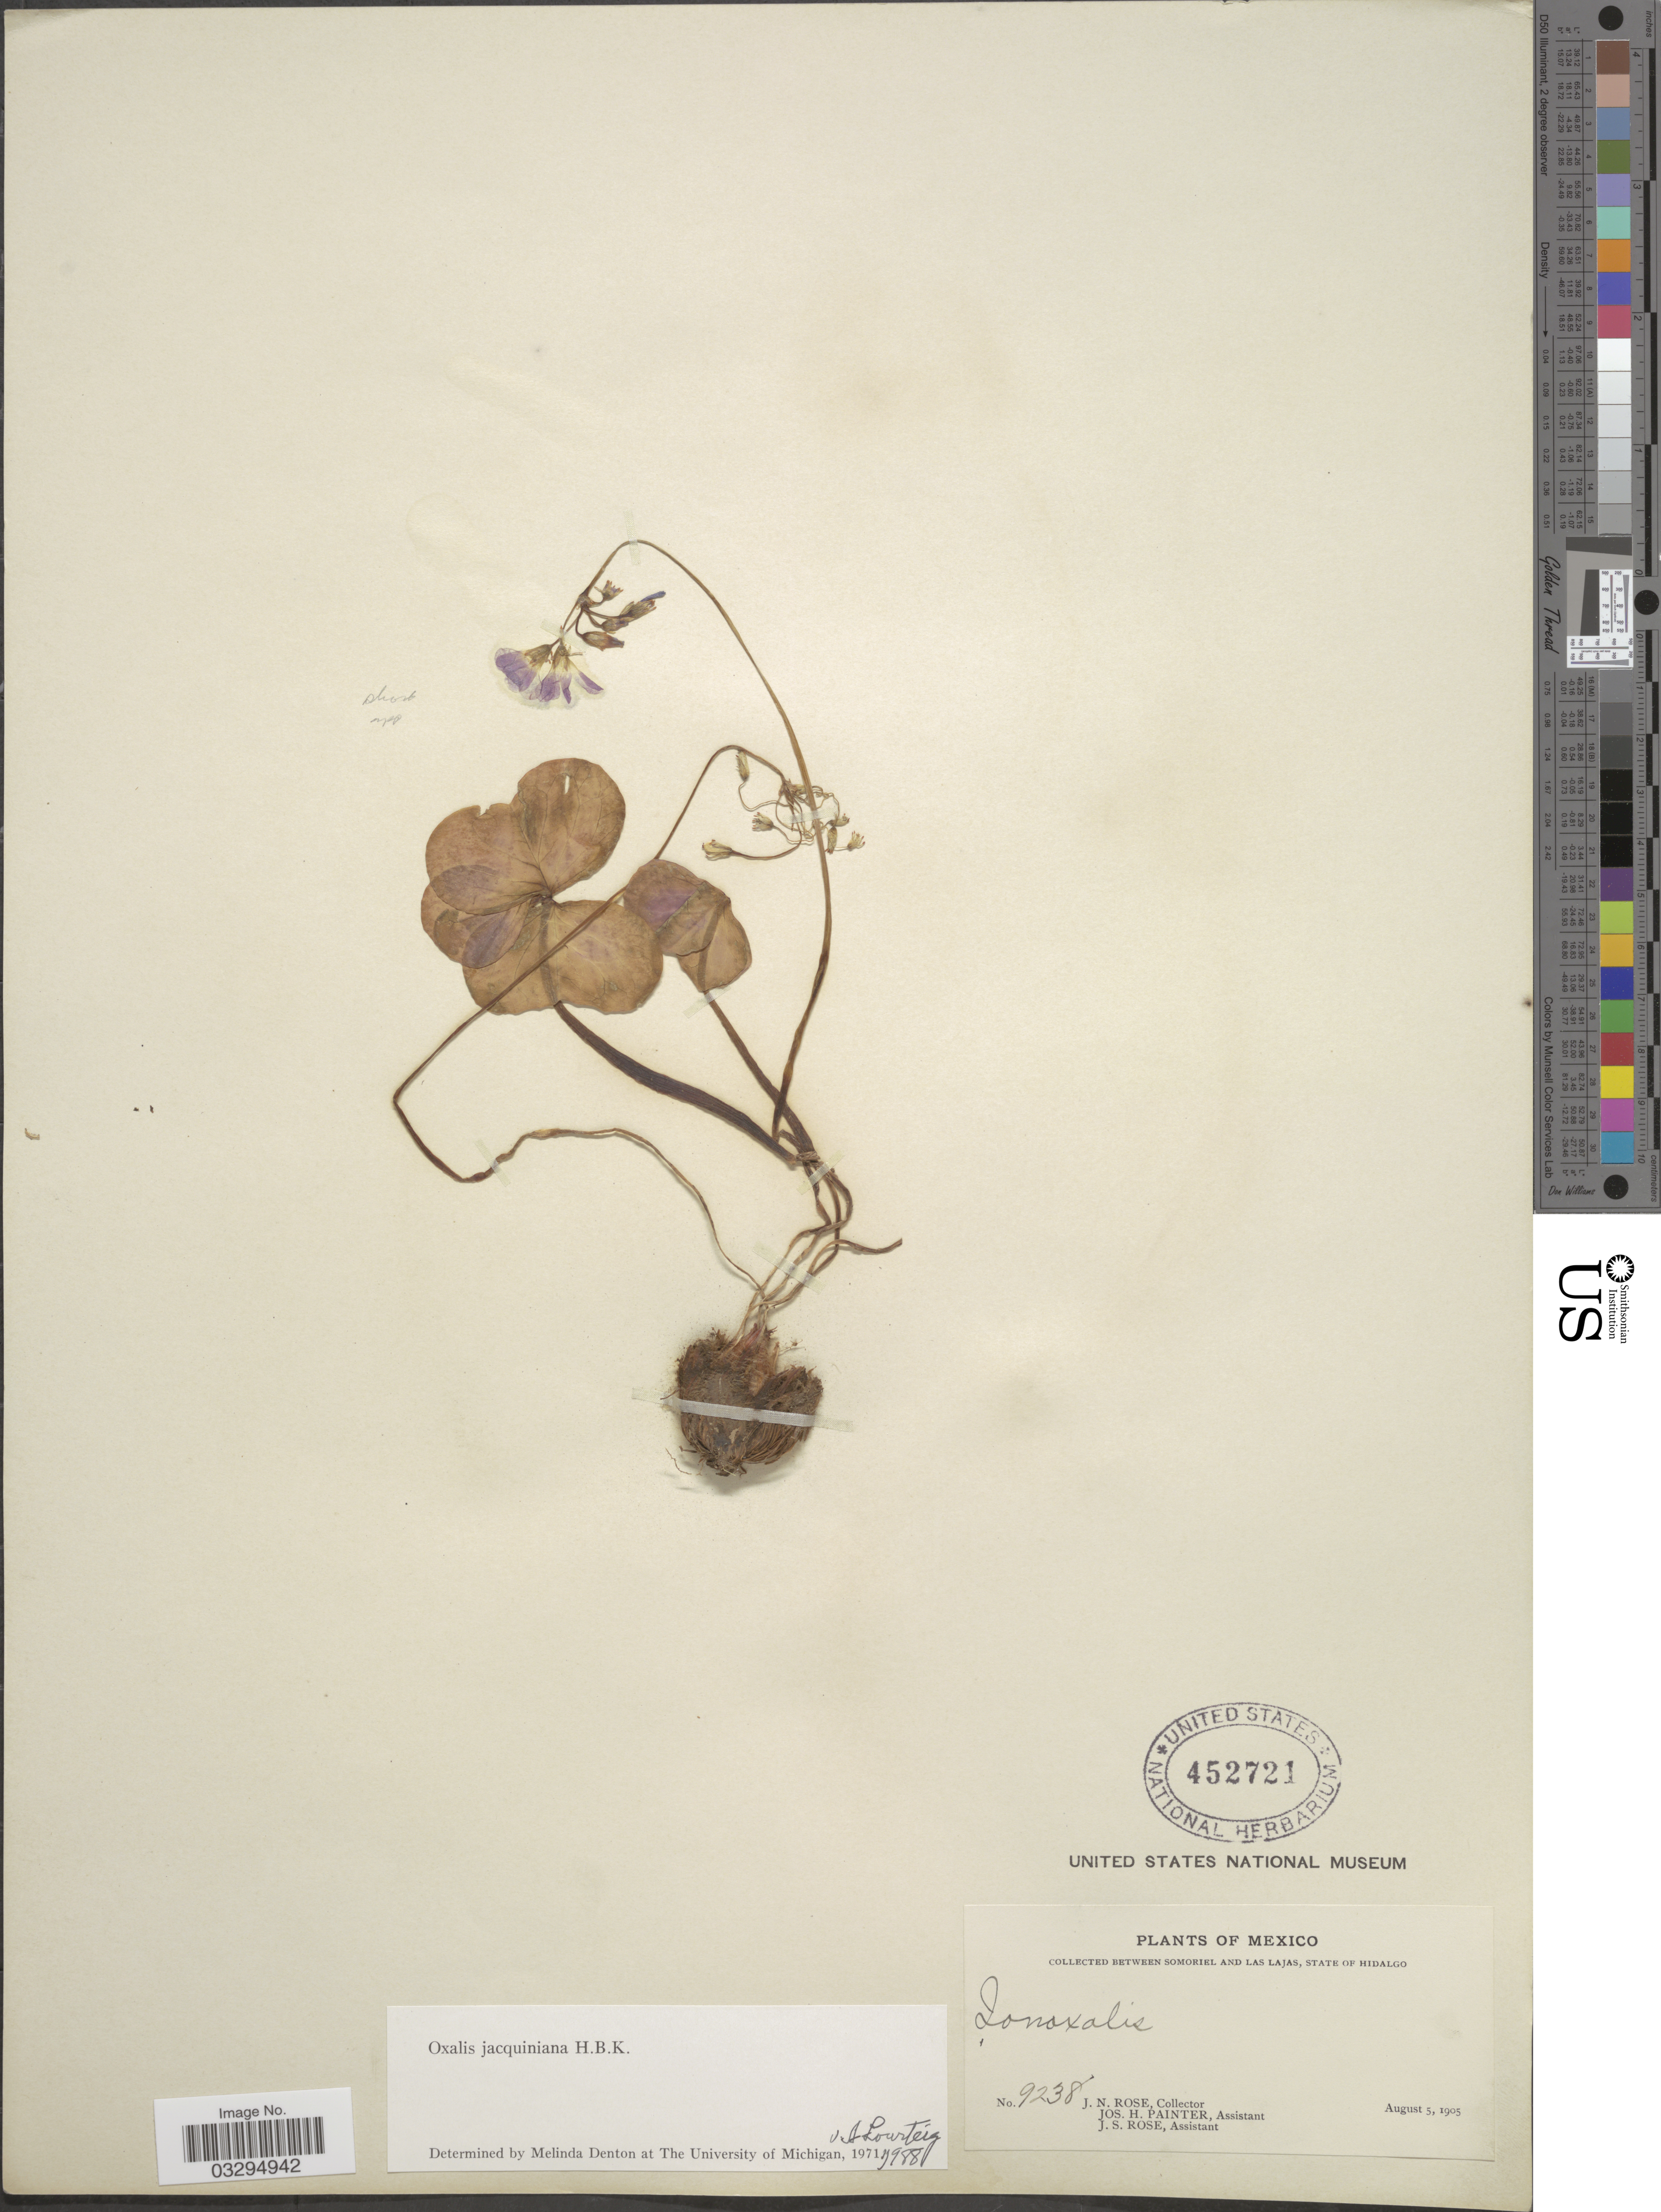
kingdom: Plantae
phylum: Tracheophyta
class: Magnoliopsida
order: Oxalidales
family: Oxalidaceae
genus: Oxalis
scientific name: Oxalis jacquiniana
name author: Kunth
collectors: J. N. Rose, J. H. Painter & J. S. Rose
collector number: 9238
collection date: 1905-08-05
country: Mexico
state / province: Hidalgo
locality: Between Somoriel and Las Lajas.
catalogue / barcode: US 452721